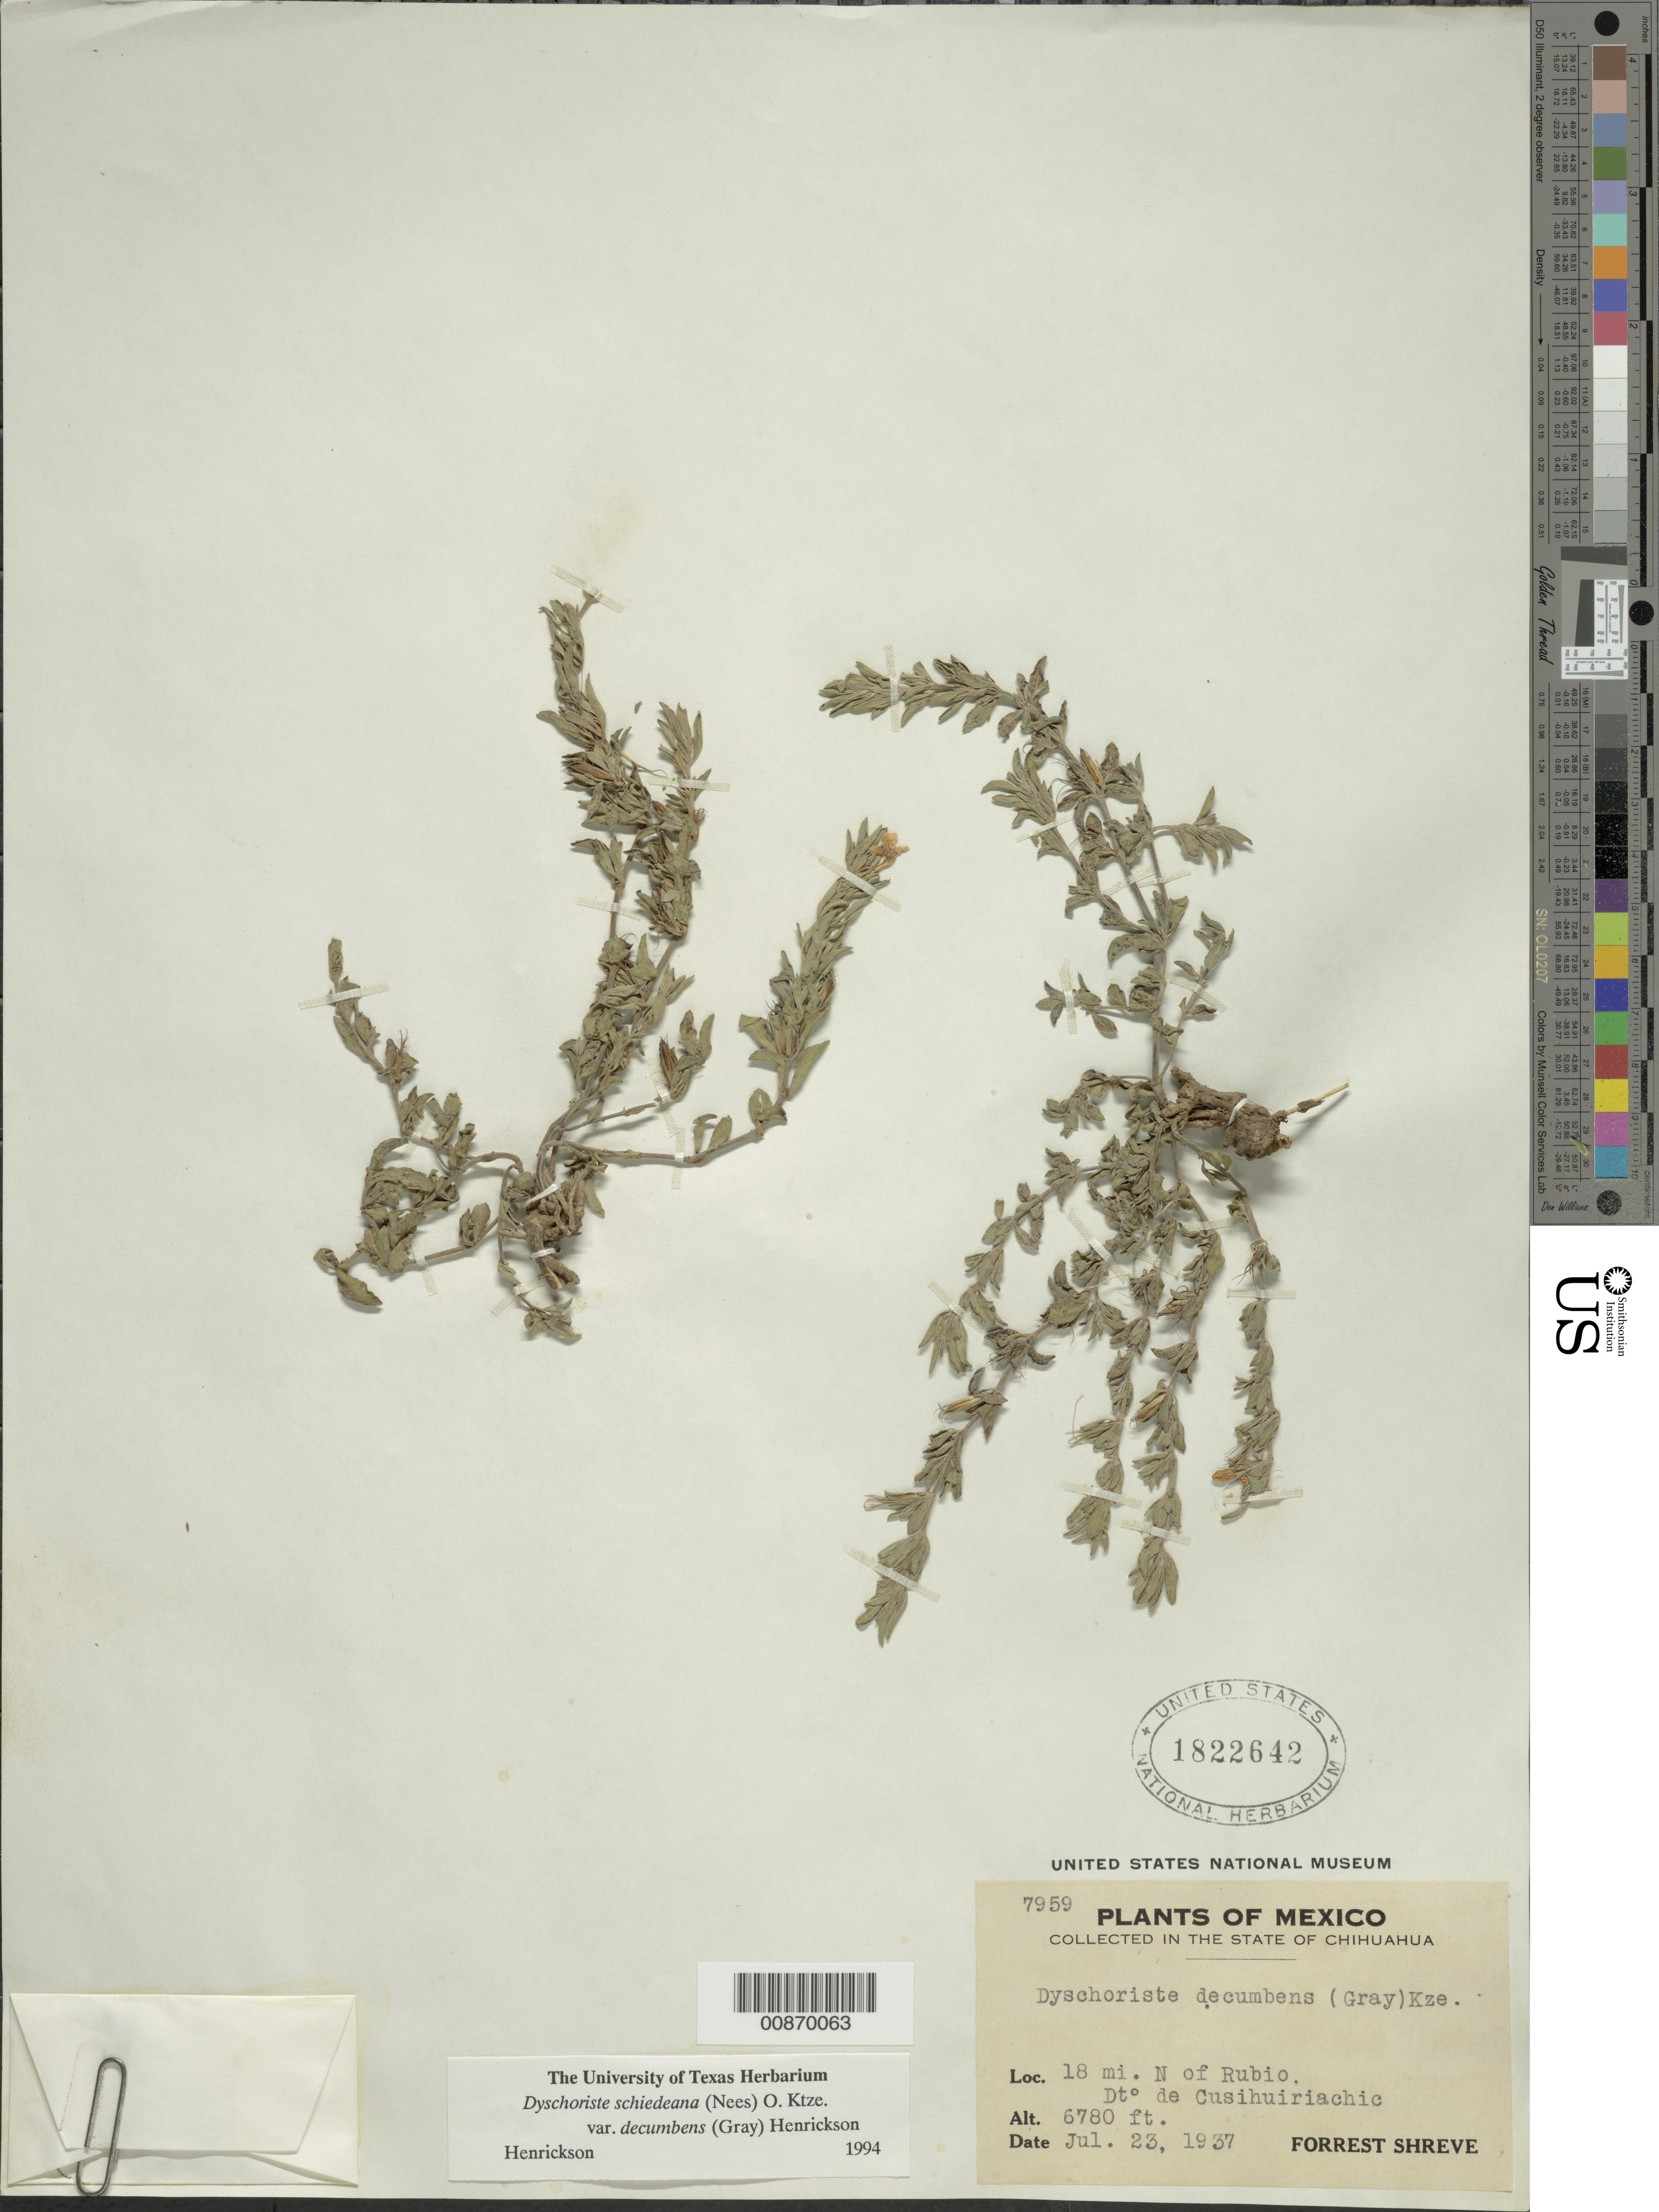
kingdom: Plantae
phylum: Tracheophyta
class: Magnoliopsida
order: Lamiales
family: Acanthaceae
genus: Dyschoriste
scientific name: Dyschoriste schiedeana var. decumbens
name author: (A. Gray) Henrickson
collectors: F. Shreve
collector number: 7959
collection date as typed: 23 Jul 1937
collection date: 1937-07-23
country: Mexico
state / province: Chihuahua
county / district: Cusihuiriáchic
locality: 18 mi. N of Rubio, Chihuahua.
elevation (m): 2067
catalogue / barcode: US 1822642